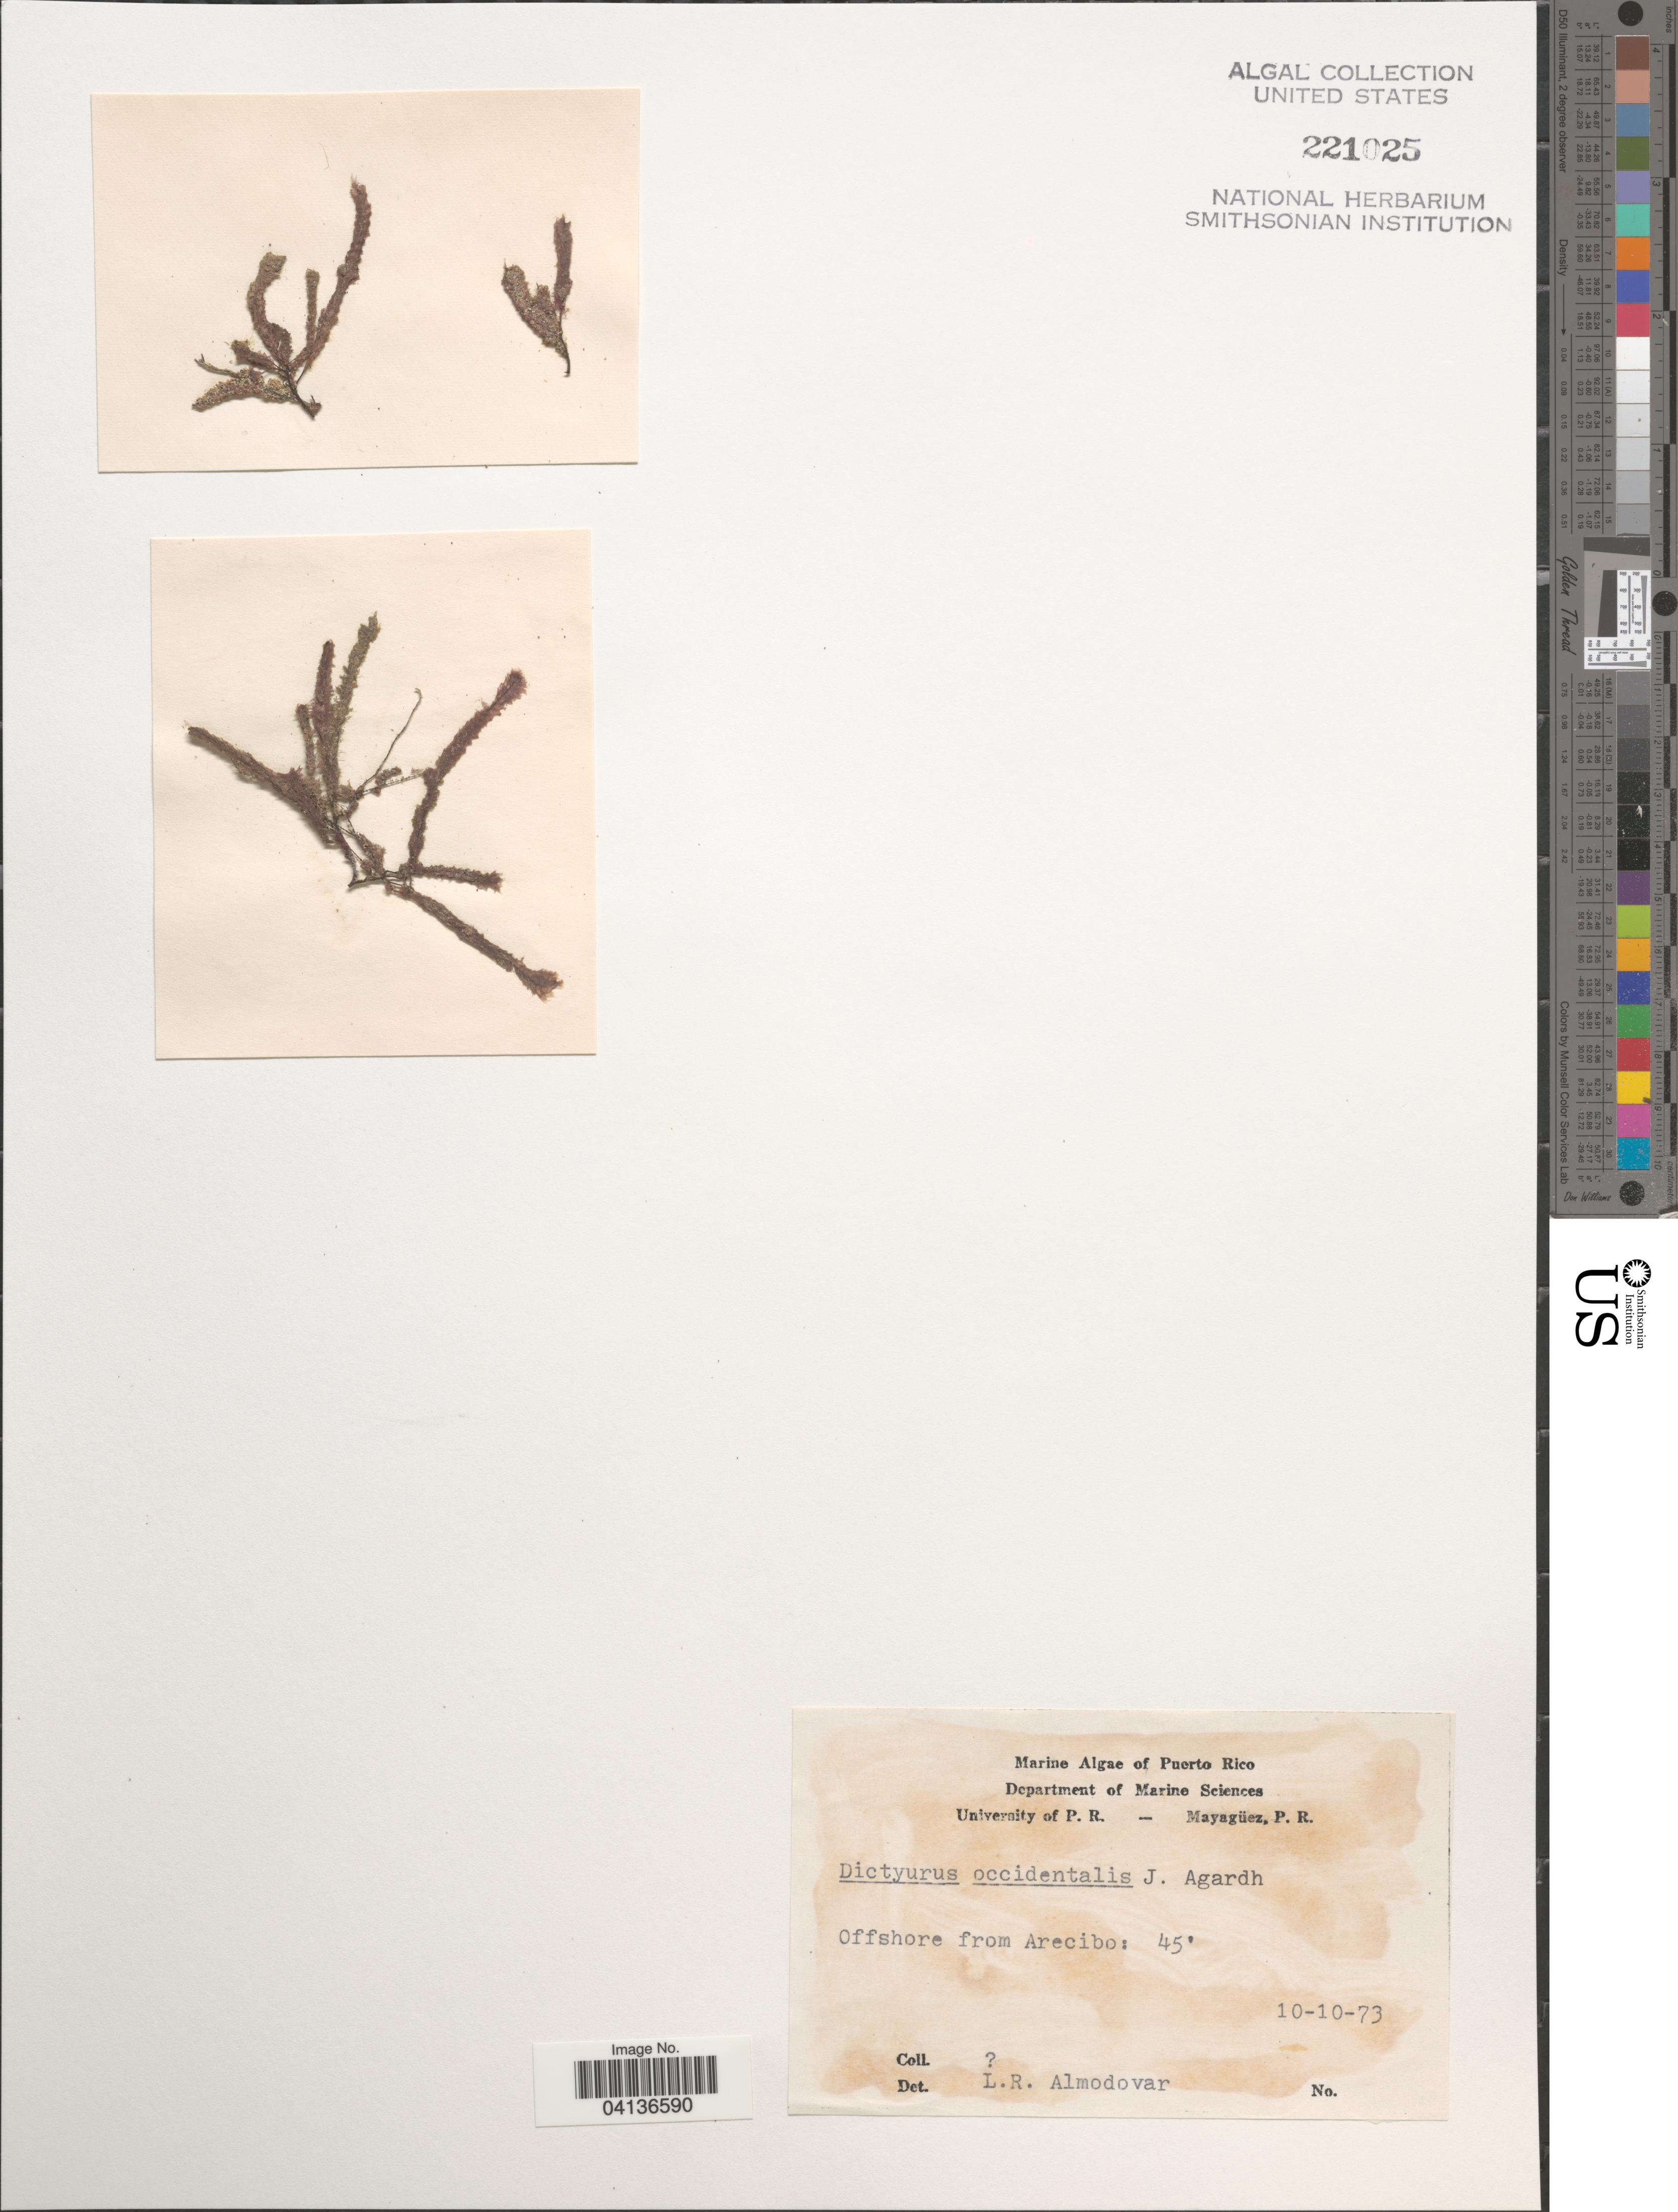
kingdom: Plantae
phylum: Rhodophyta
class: Florideophyceae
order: Ceramiales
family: Dasyaceae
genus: Dictyurus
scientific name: Dictyurus occidentalis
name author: J. Agardh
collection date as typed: Transcribed d/m/y: 10/10/73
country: Puerto Rico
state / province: Arecibo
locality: Offshore from Arecibo.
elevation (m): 14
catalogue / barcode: US 221025